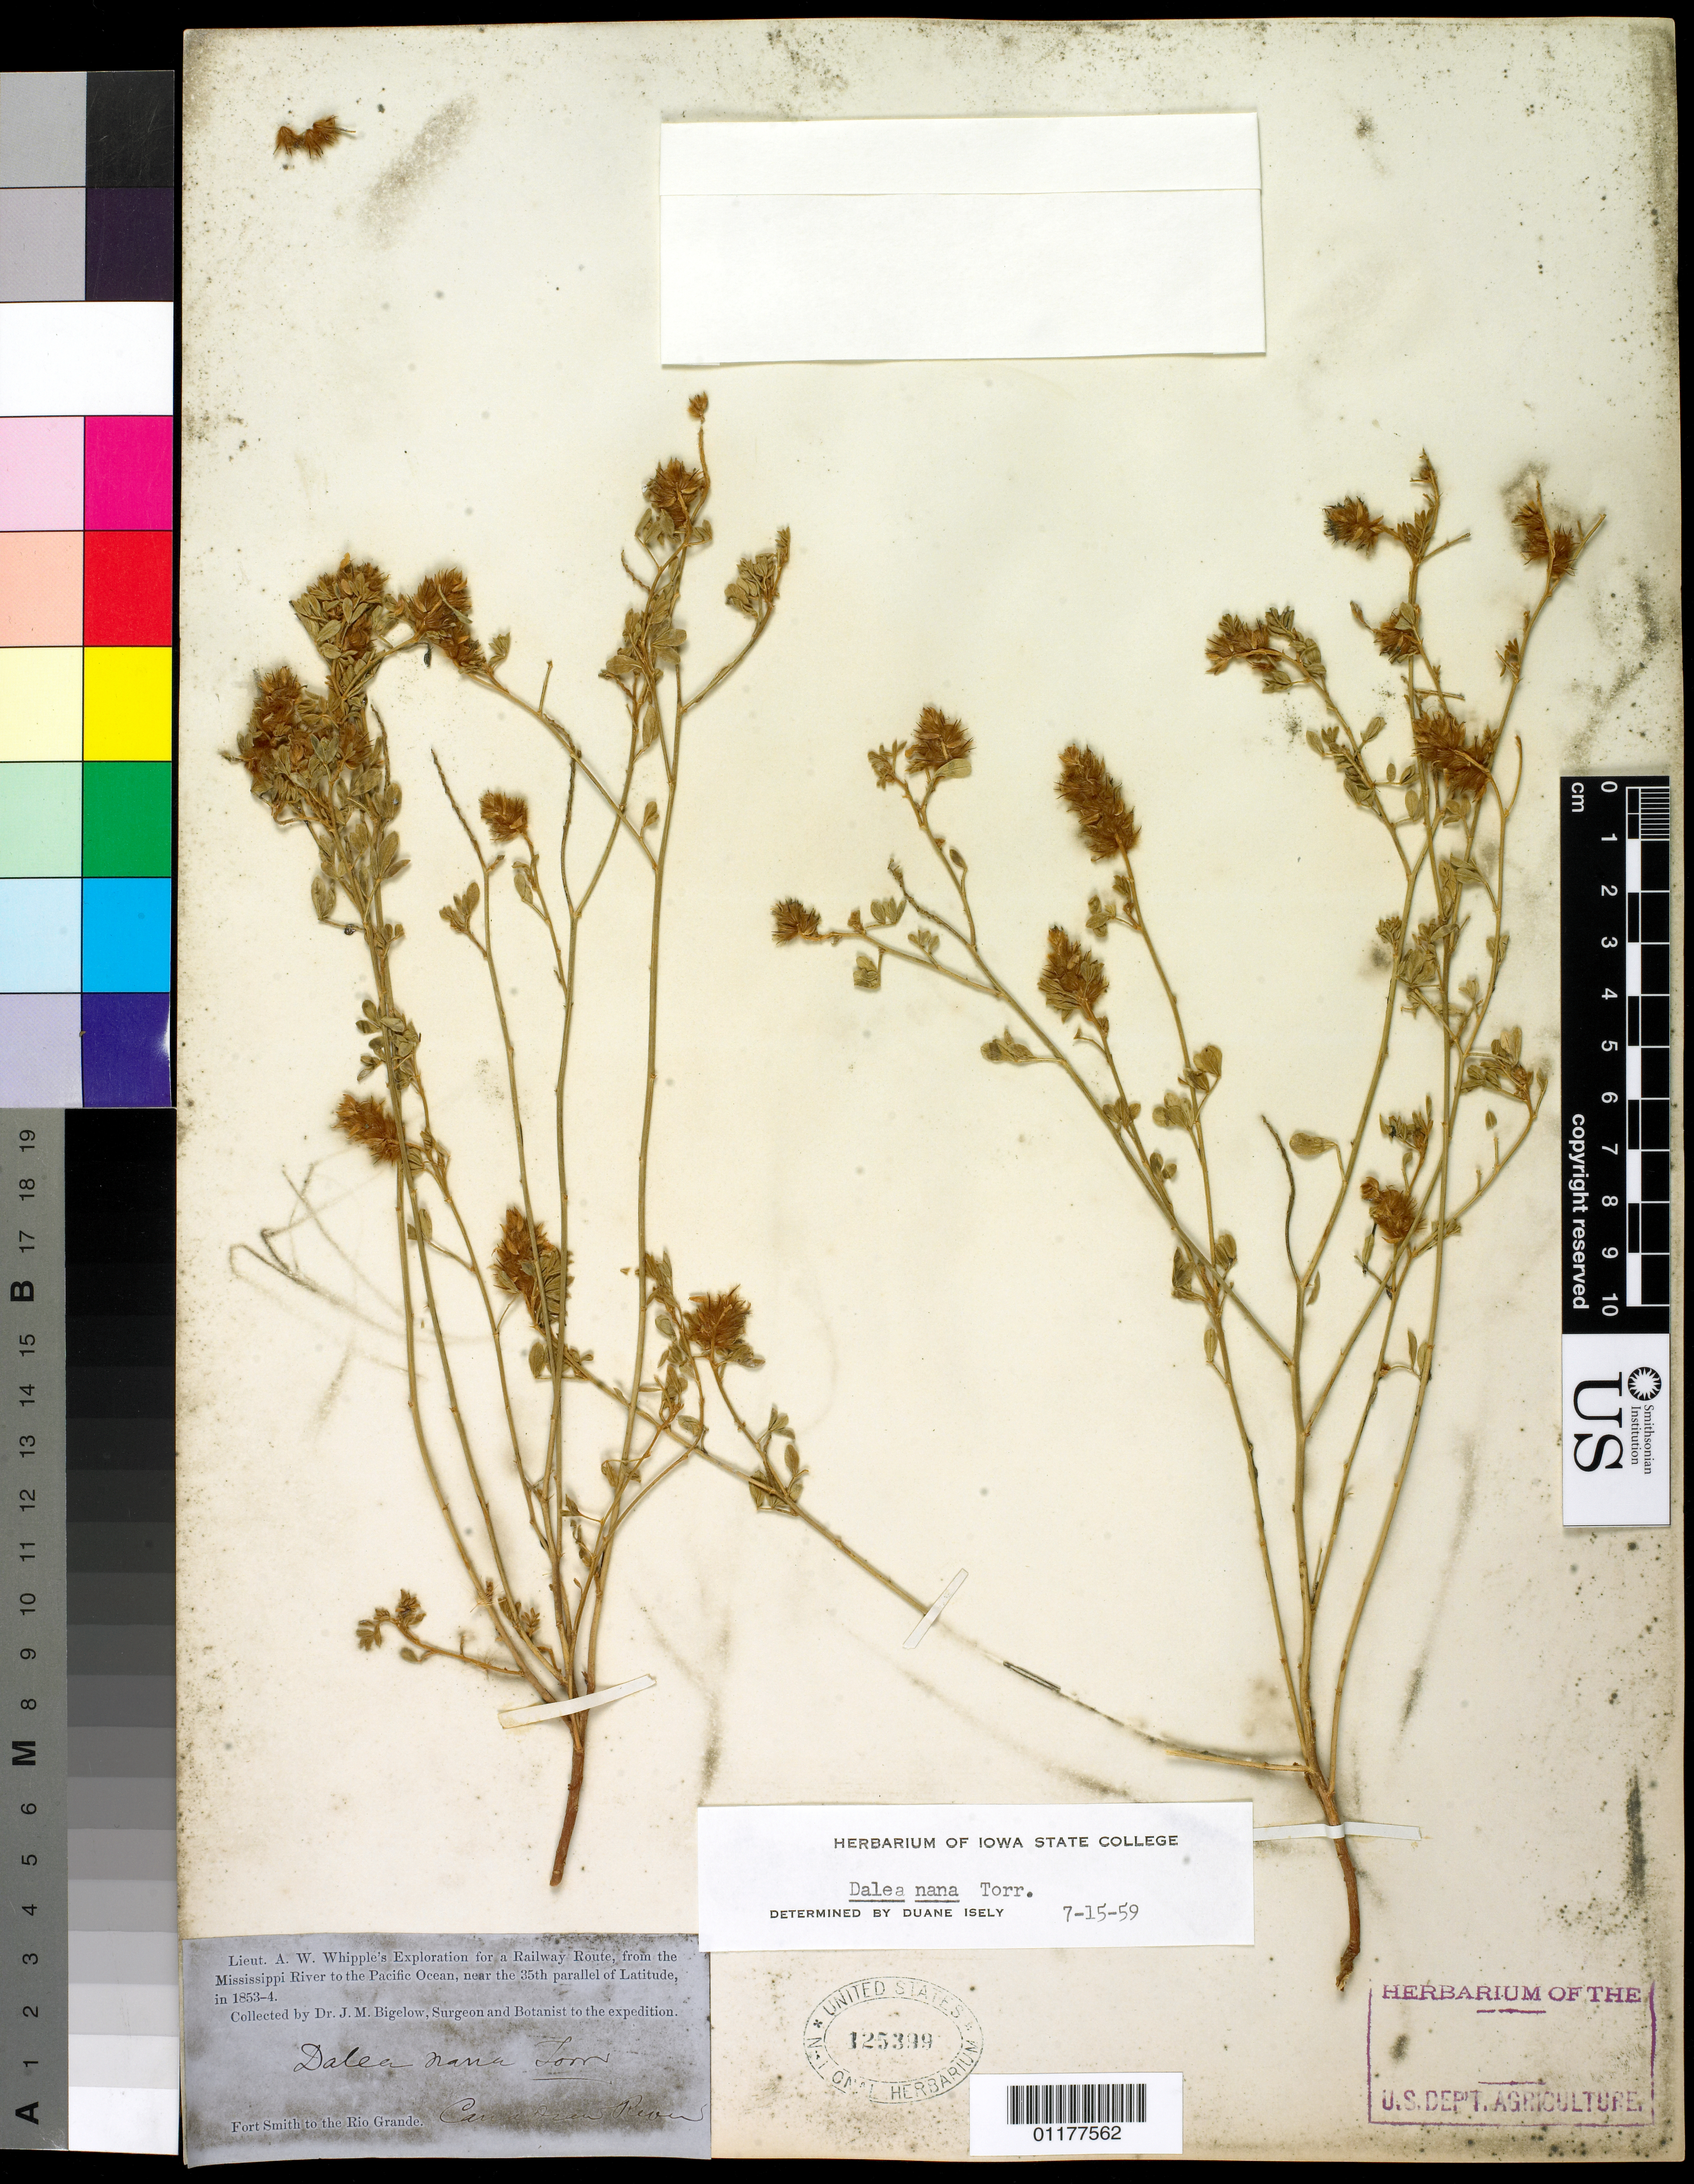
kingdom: Plantae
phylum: Tracheophyta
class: Magnoliopsida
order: Fabales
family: Fabaceae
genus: Dalea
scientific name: Dalea nana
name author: Torr. & A. Gray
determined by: Isely, D.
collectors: J. M. Bigelow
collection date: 1853/1854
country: United States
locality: Fort Smith to the Rio Grande. Canadian River.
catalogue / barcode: US 125399